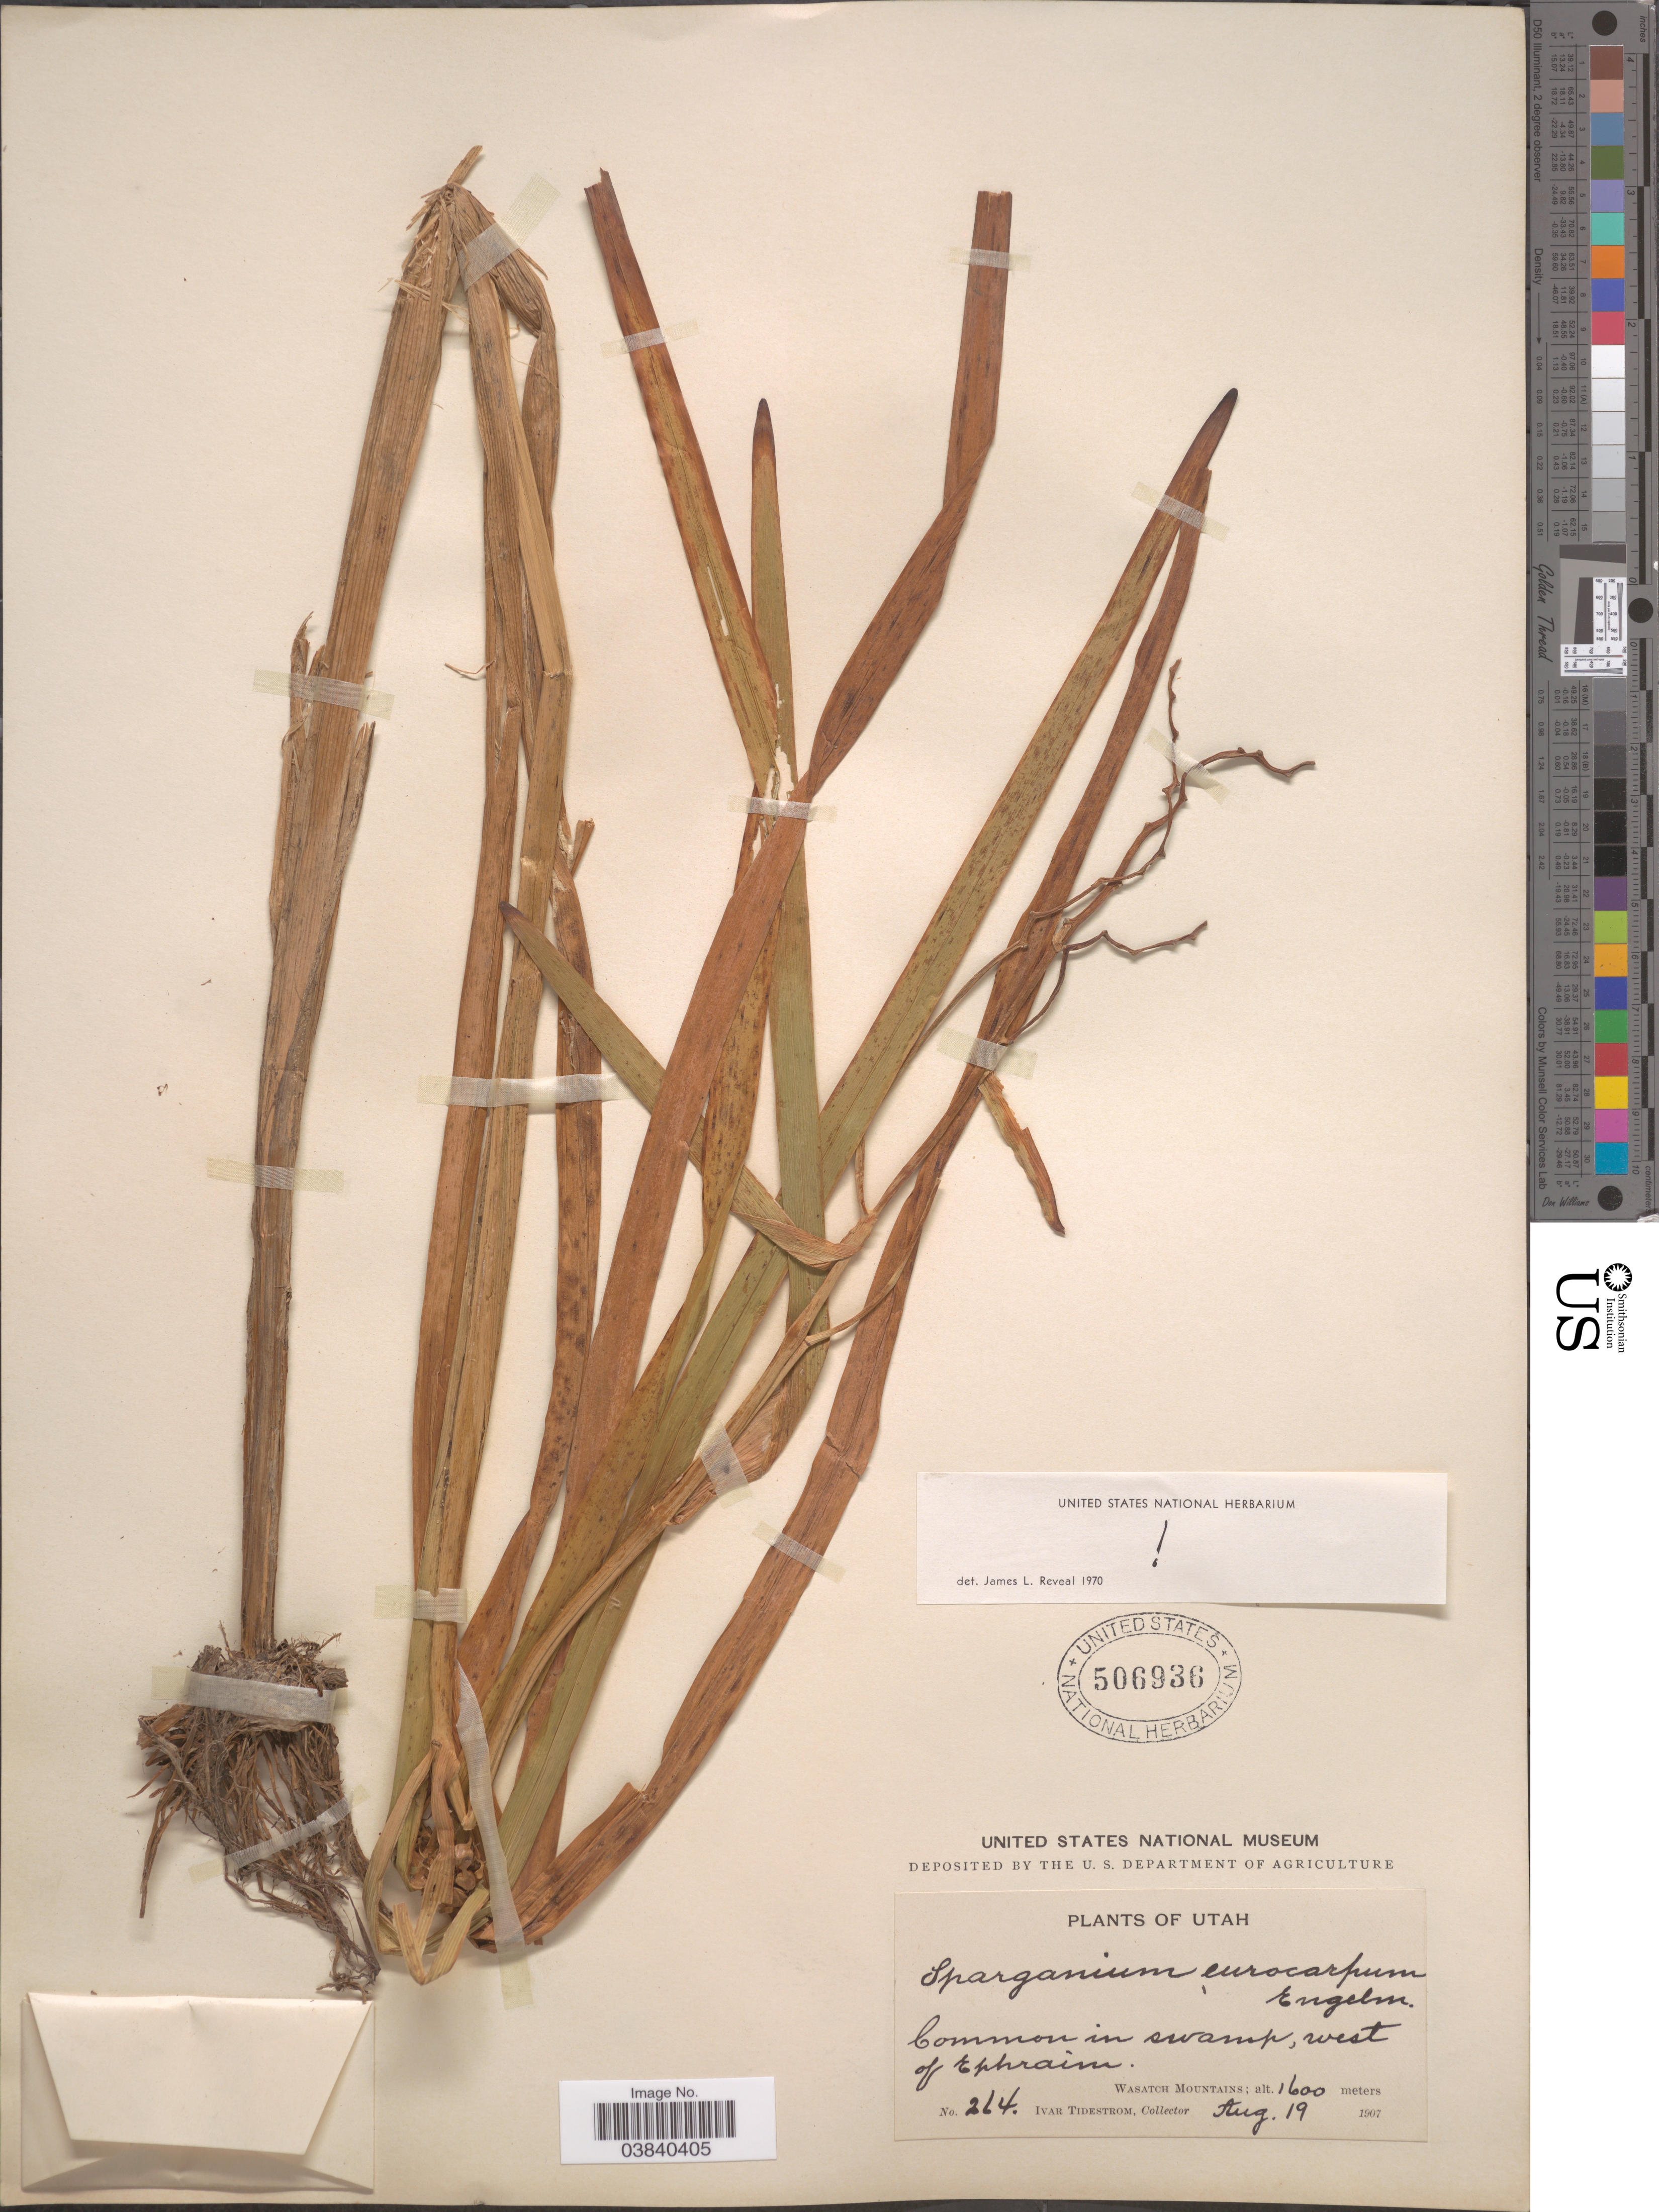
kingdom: Plantae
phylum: Tracheophyta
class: Liliopsida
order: Poales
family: Typhaceae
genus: Sparganium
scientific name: Sparganium eurycarpum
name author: Engelm.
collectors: I. F. Tidestrom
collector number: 264*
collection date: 1907-08-19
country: United States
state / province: Utah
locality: West of Ephraim. Wasatch Mountain.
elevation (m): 1600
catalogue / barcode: US 506936